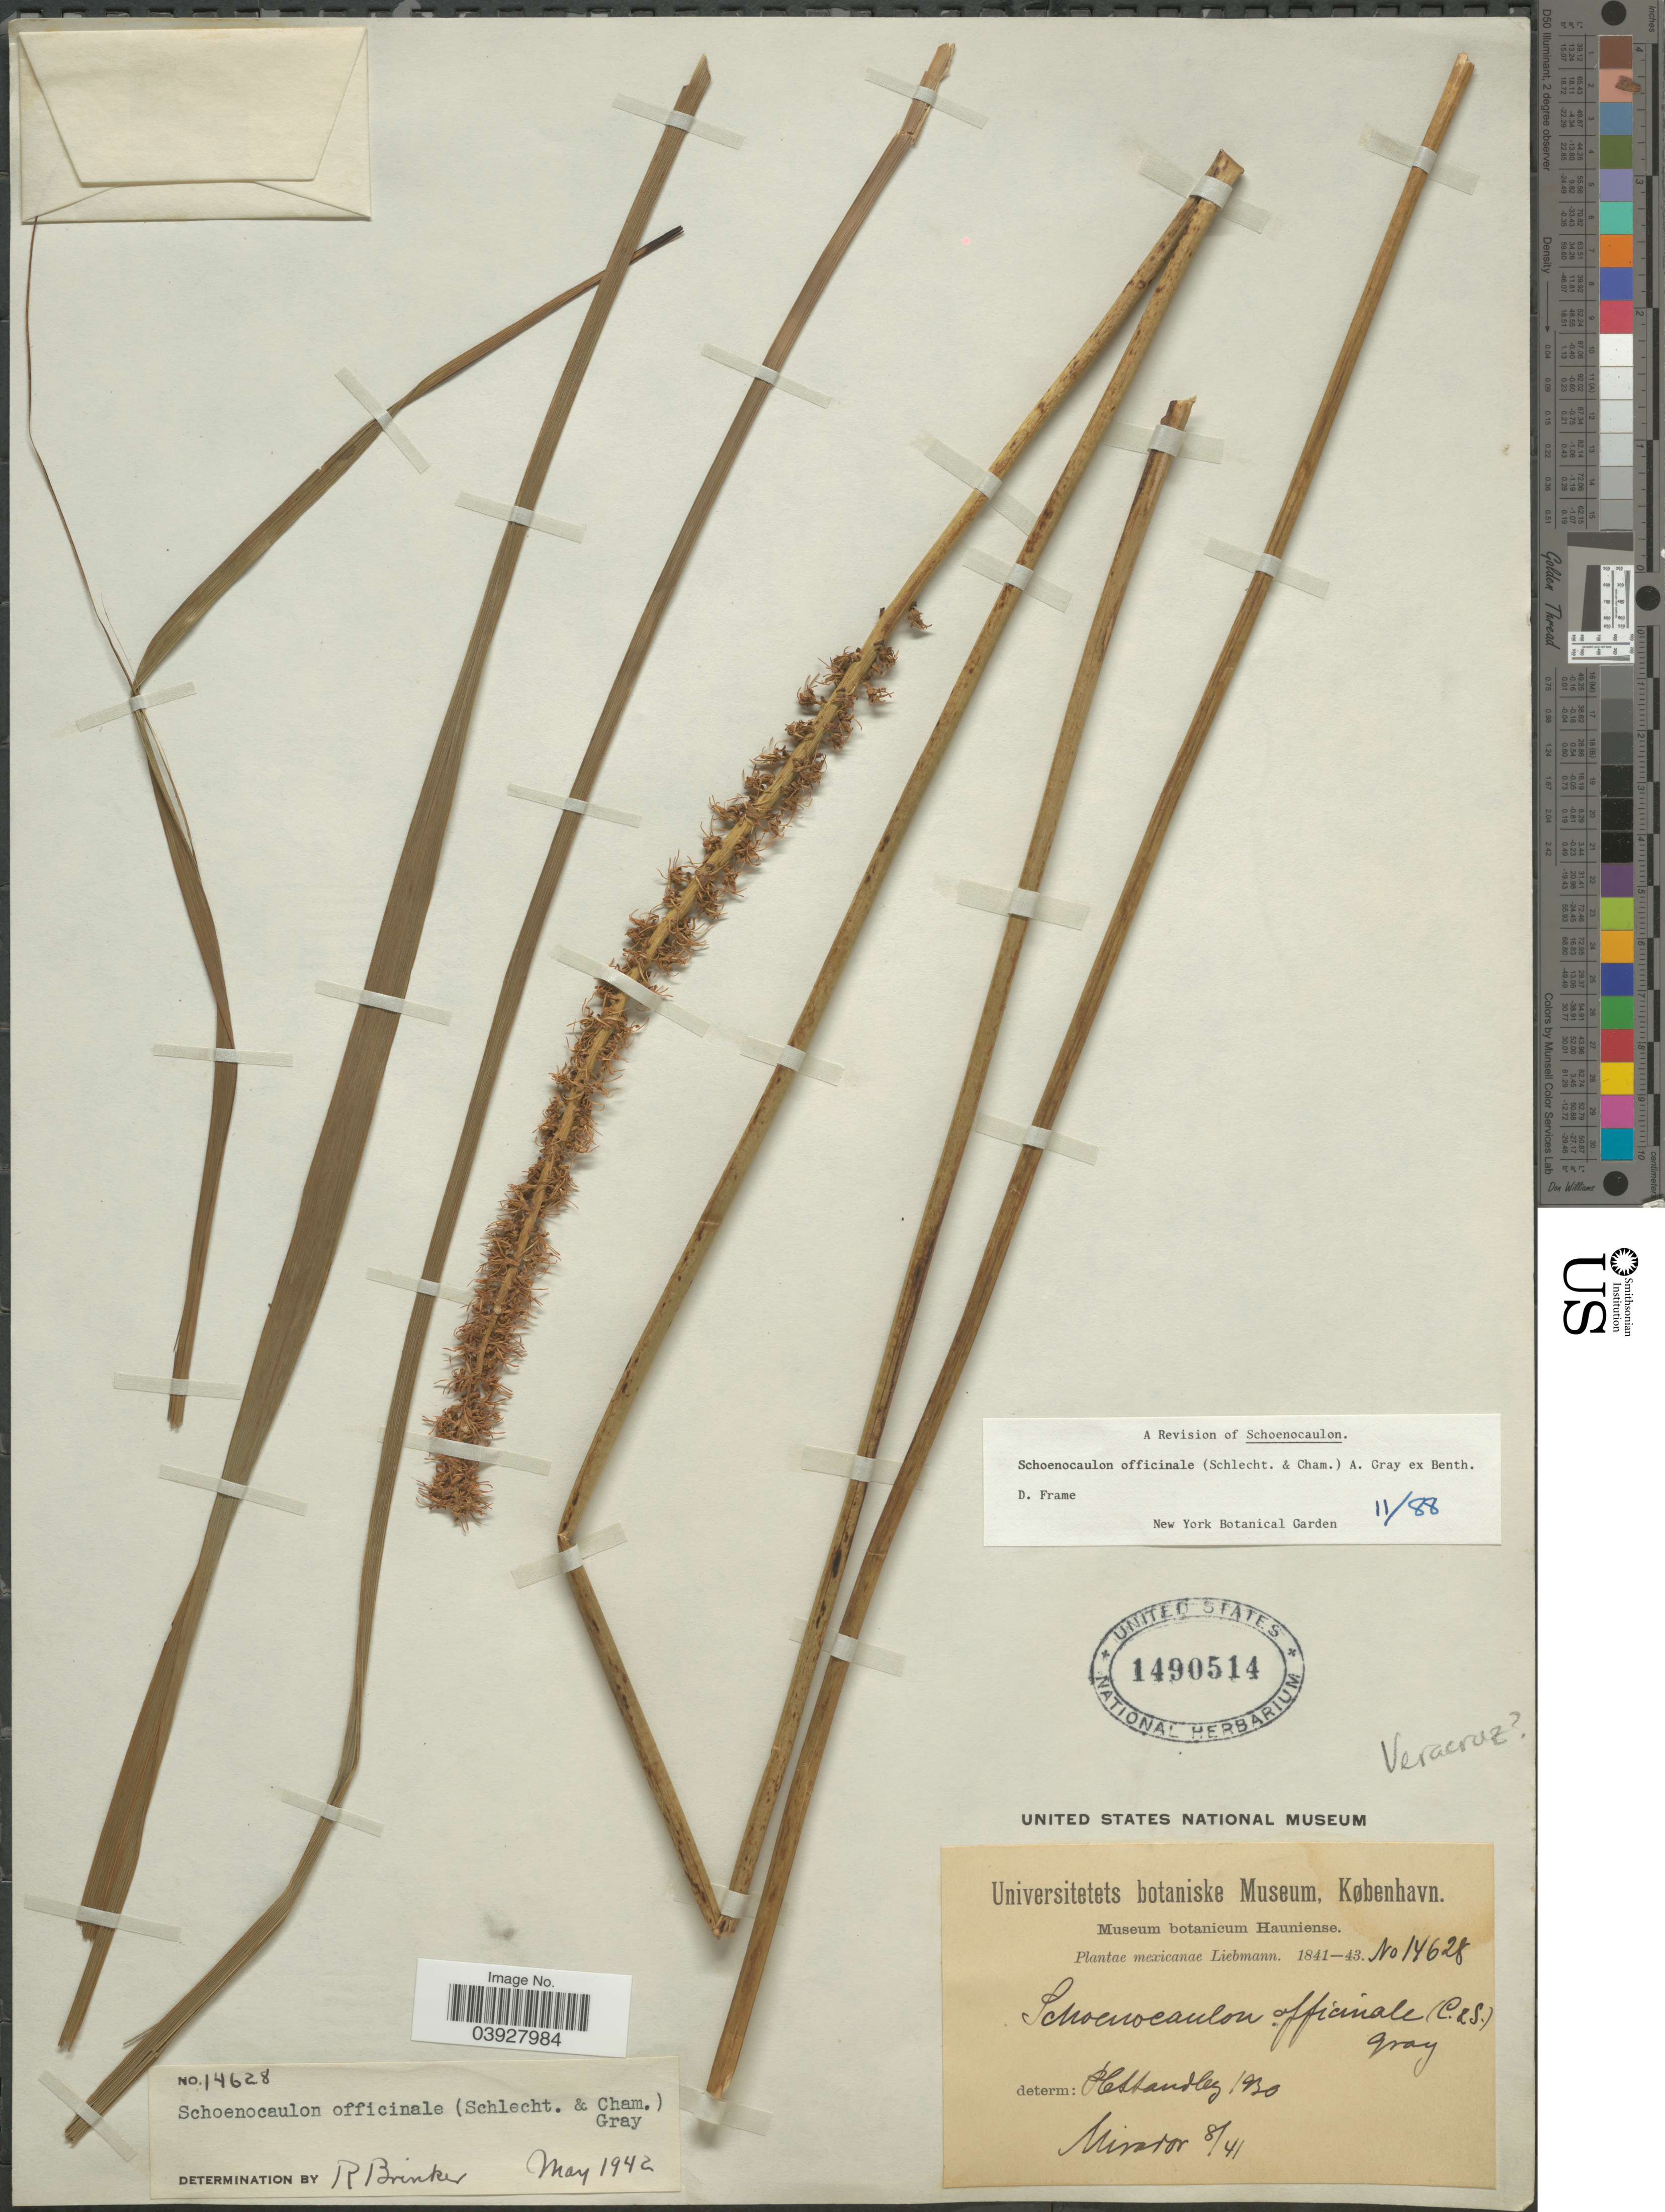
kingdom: Plantae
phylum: Tracheophyta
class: Liliopsida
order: Liliales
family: Melanthiaceae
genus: Schoenocaulon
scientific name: Schoenocaulon officinale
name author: (Schltdl.) A. Gray ex Benth.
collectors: Liebmann, --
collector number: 14628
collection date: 1841-08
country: Mexico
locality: Mirador.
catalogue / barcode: US 1490514